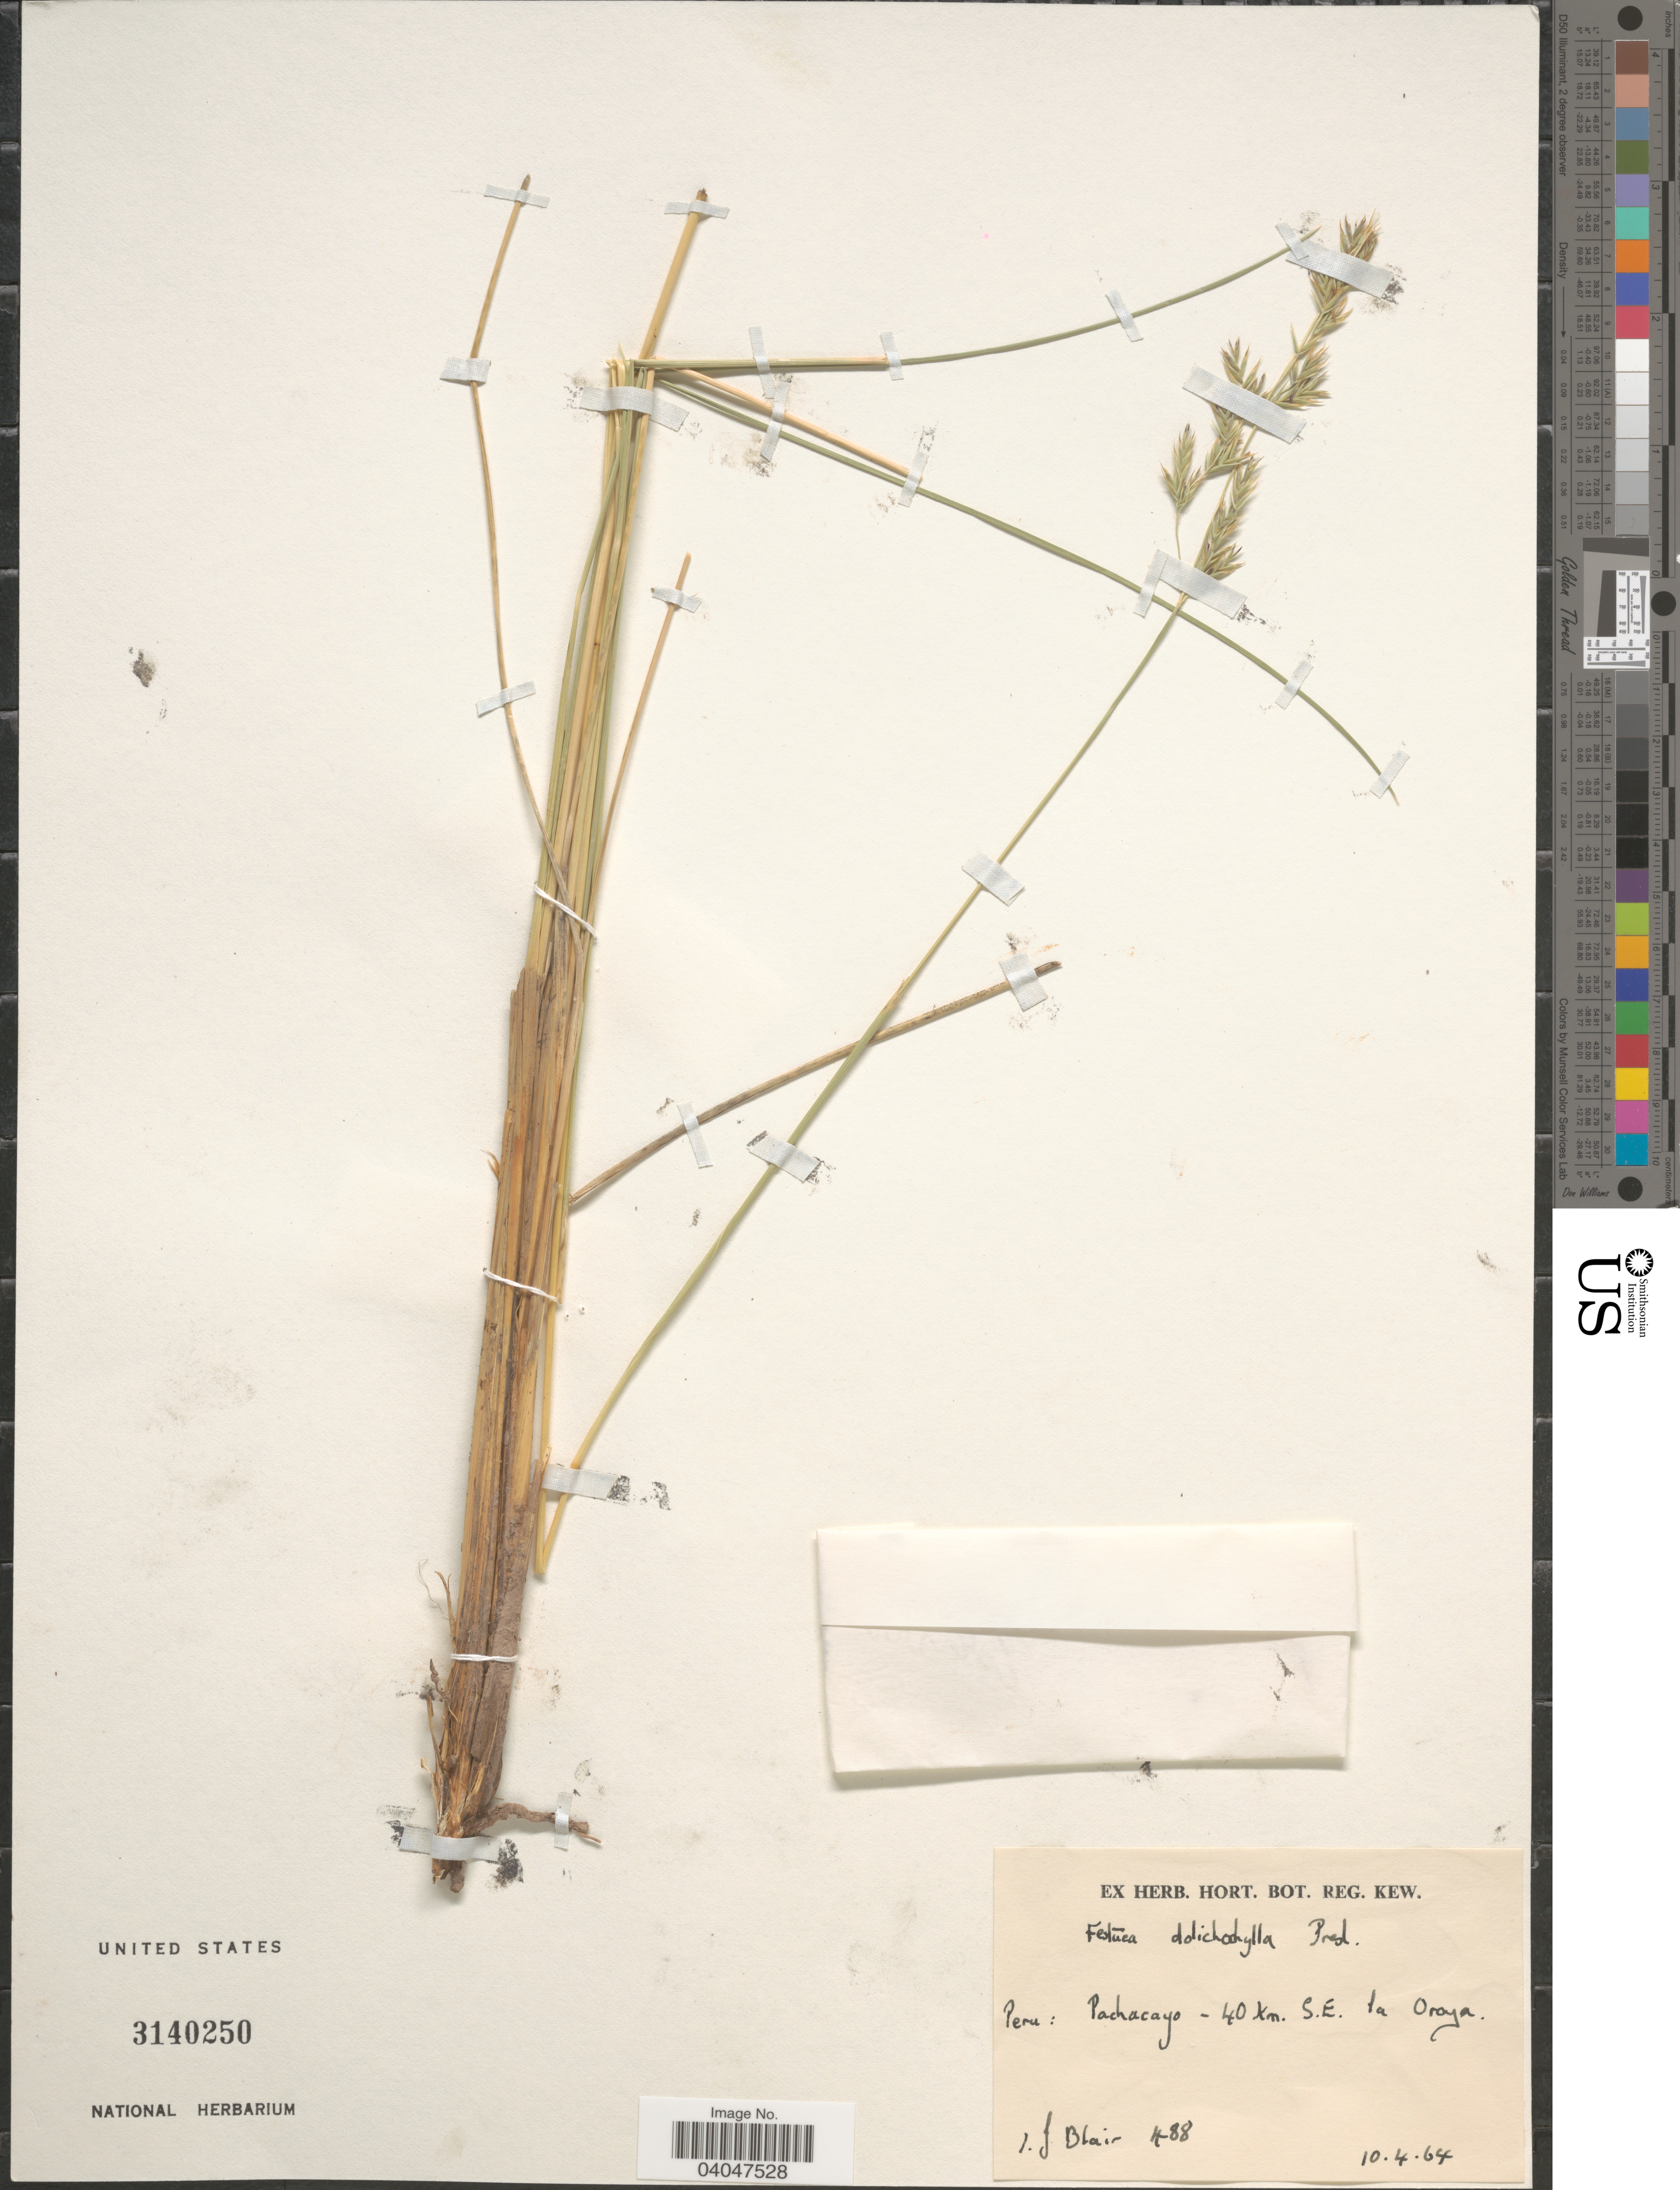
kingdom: Plantae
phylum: Tracheophyta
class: Liliopsida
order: Poales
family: Poaceae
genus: Festuca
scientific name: Festuca dolichophylla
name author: J. Presl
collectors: I. Blair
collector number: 488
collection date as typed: Transcribed d/m/y: 10/4/64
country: Peru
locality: Pachacayo - 40 km. S.E. la Oroya.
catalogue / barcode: US 3140250